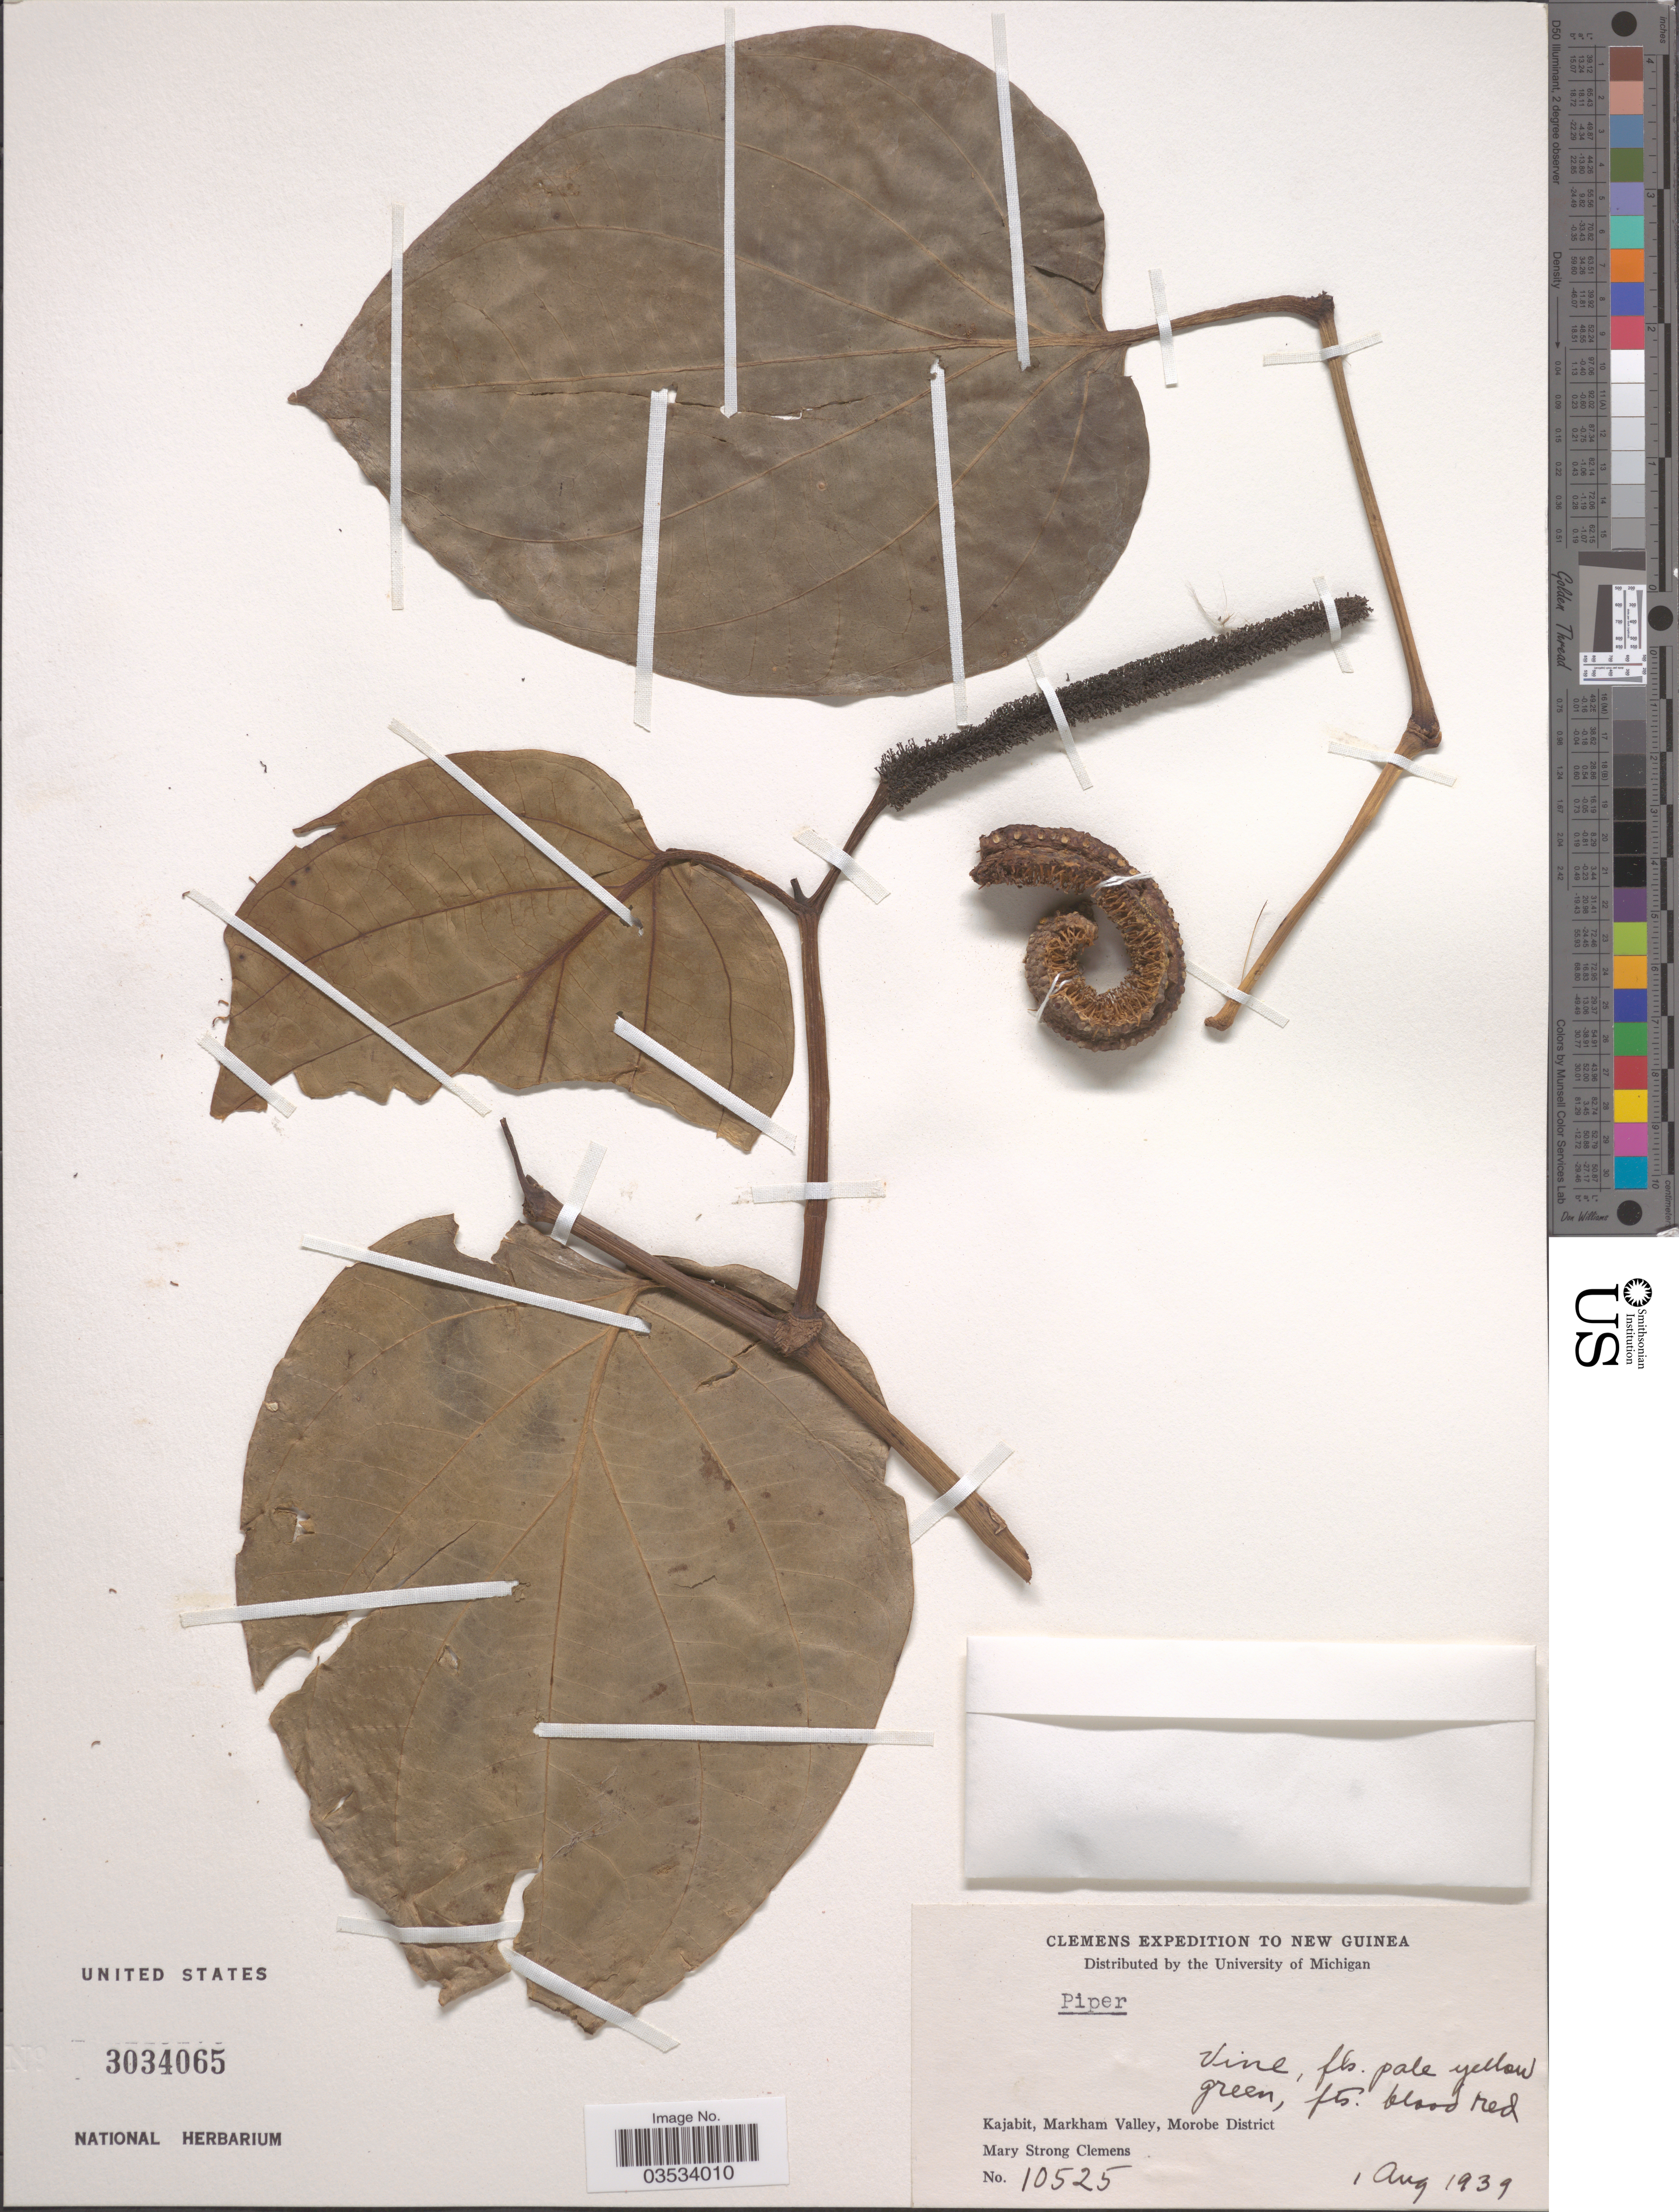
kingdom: Plantae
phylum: Tracheophyta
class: Magnoliopsida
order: Piperales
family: Piperaceae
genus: Piper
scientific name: Piper sp.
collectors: M. S. Clemens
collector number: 10525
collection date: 1939-08-01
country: Papua New Guinea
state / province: Morobe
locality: New Guinea. Kajabit, Markham Valley, Morobe District.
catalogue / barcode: US 3034065